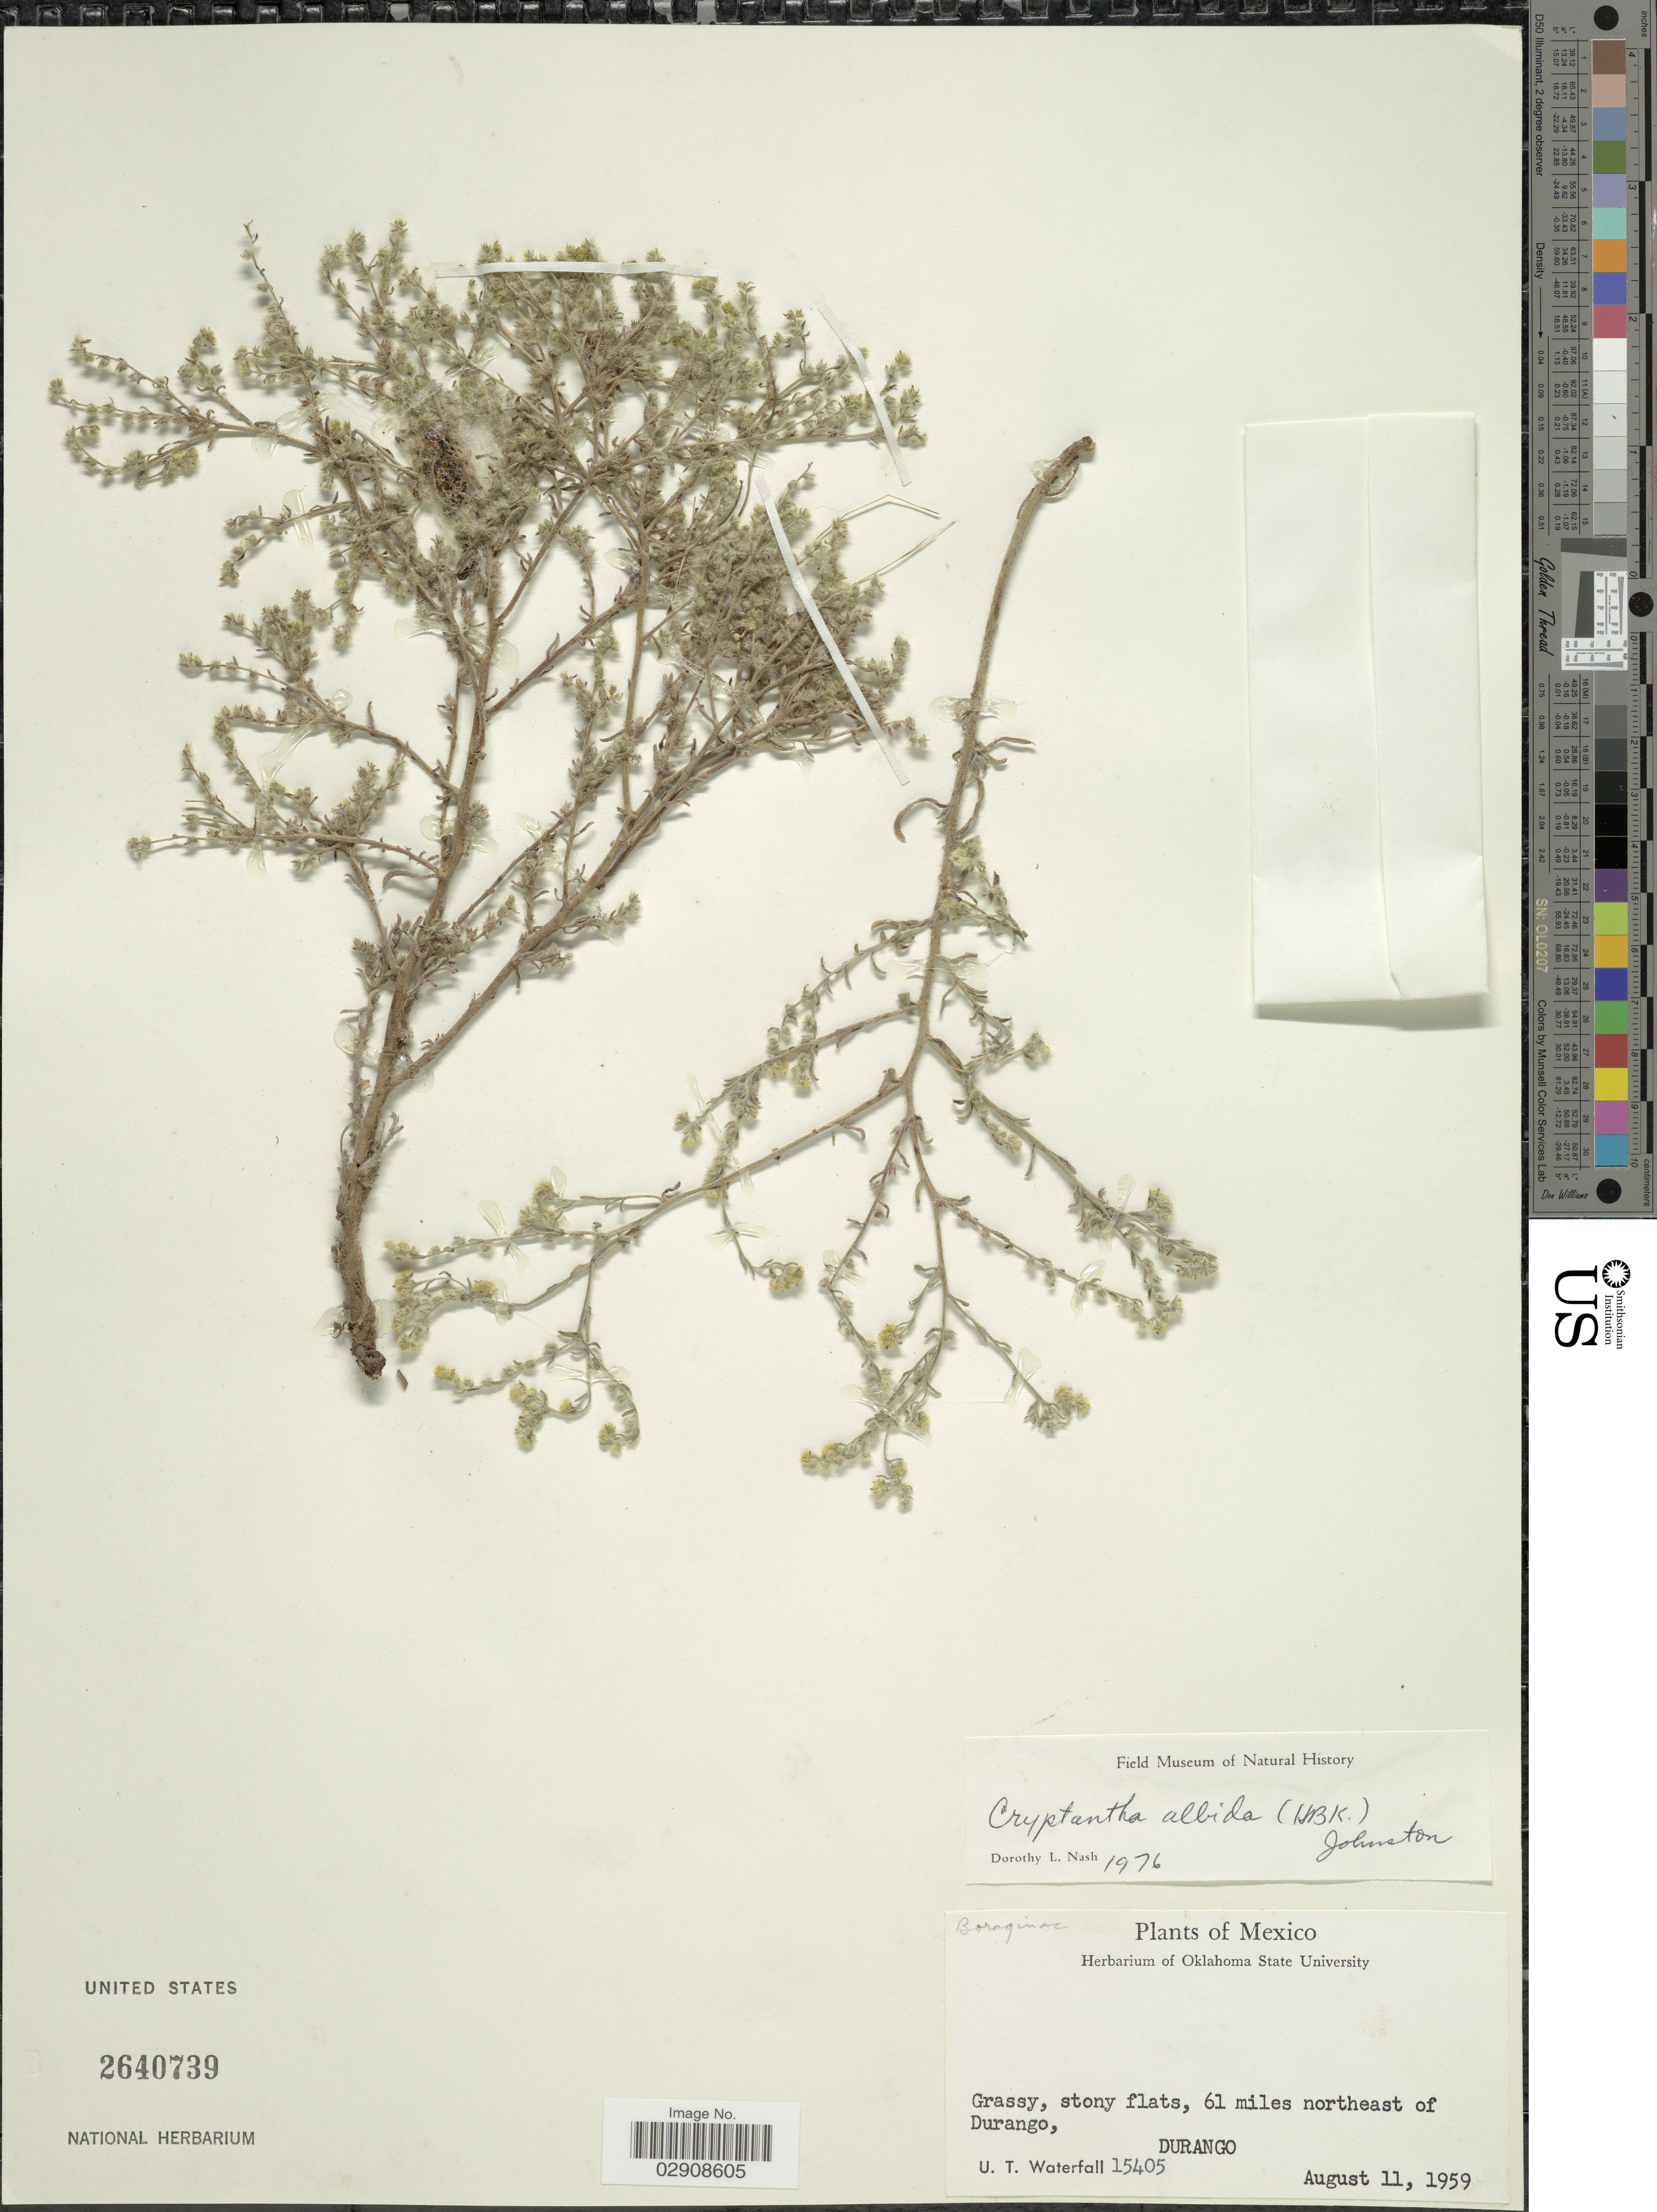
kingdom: Plantae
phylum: Tracheophyta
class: Magnoliopsida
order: Boraginales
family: Boraginaceae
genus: Cryptantha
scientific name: Cryptantha albida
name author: (Kunth) I.M. Johnst.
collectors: U. T. Waterfall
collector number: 15405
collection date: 1959-08-11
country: Mexico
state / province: Durango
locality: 61 miles northeast of Durango.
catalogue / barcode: US 2640739